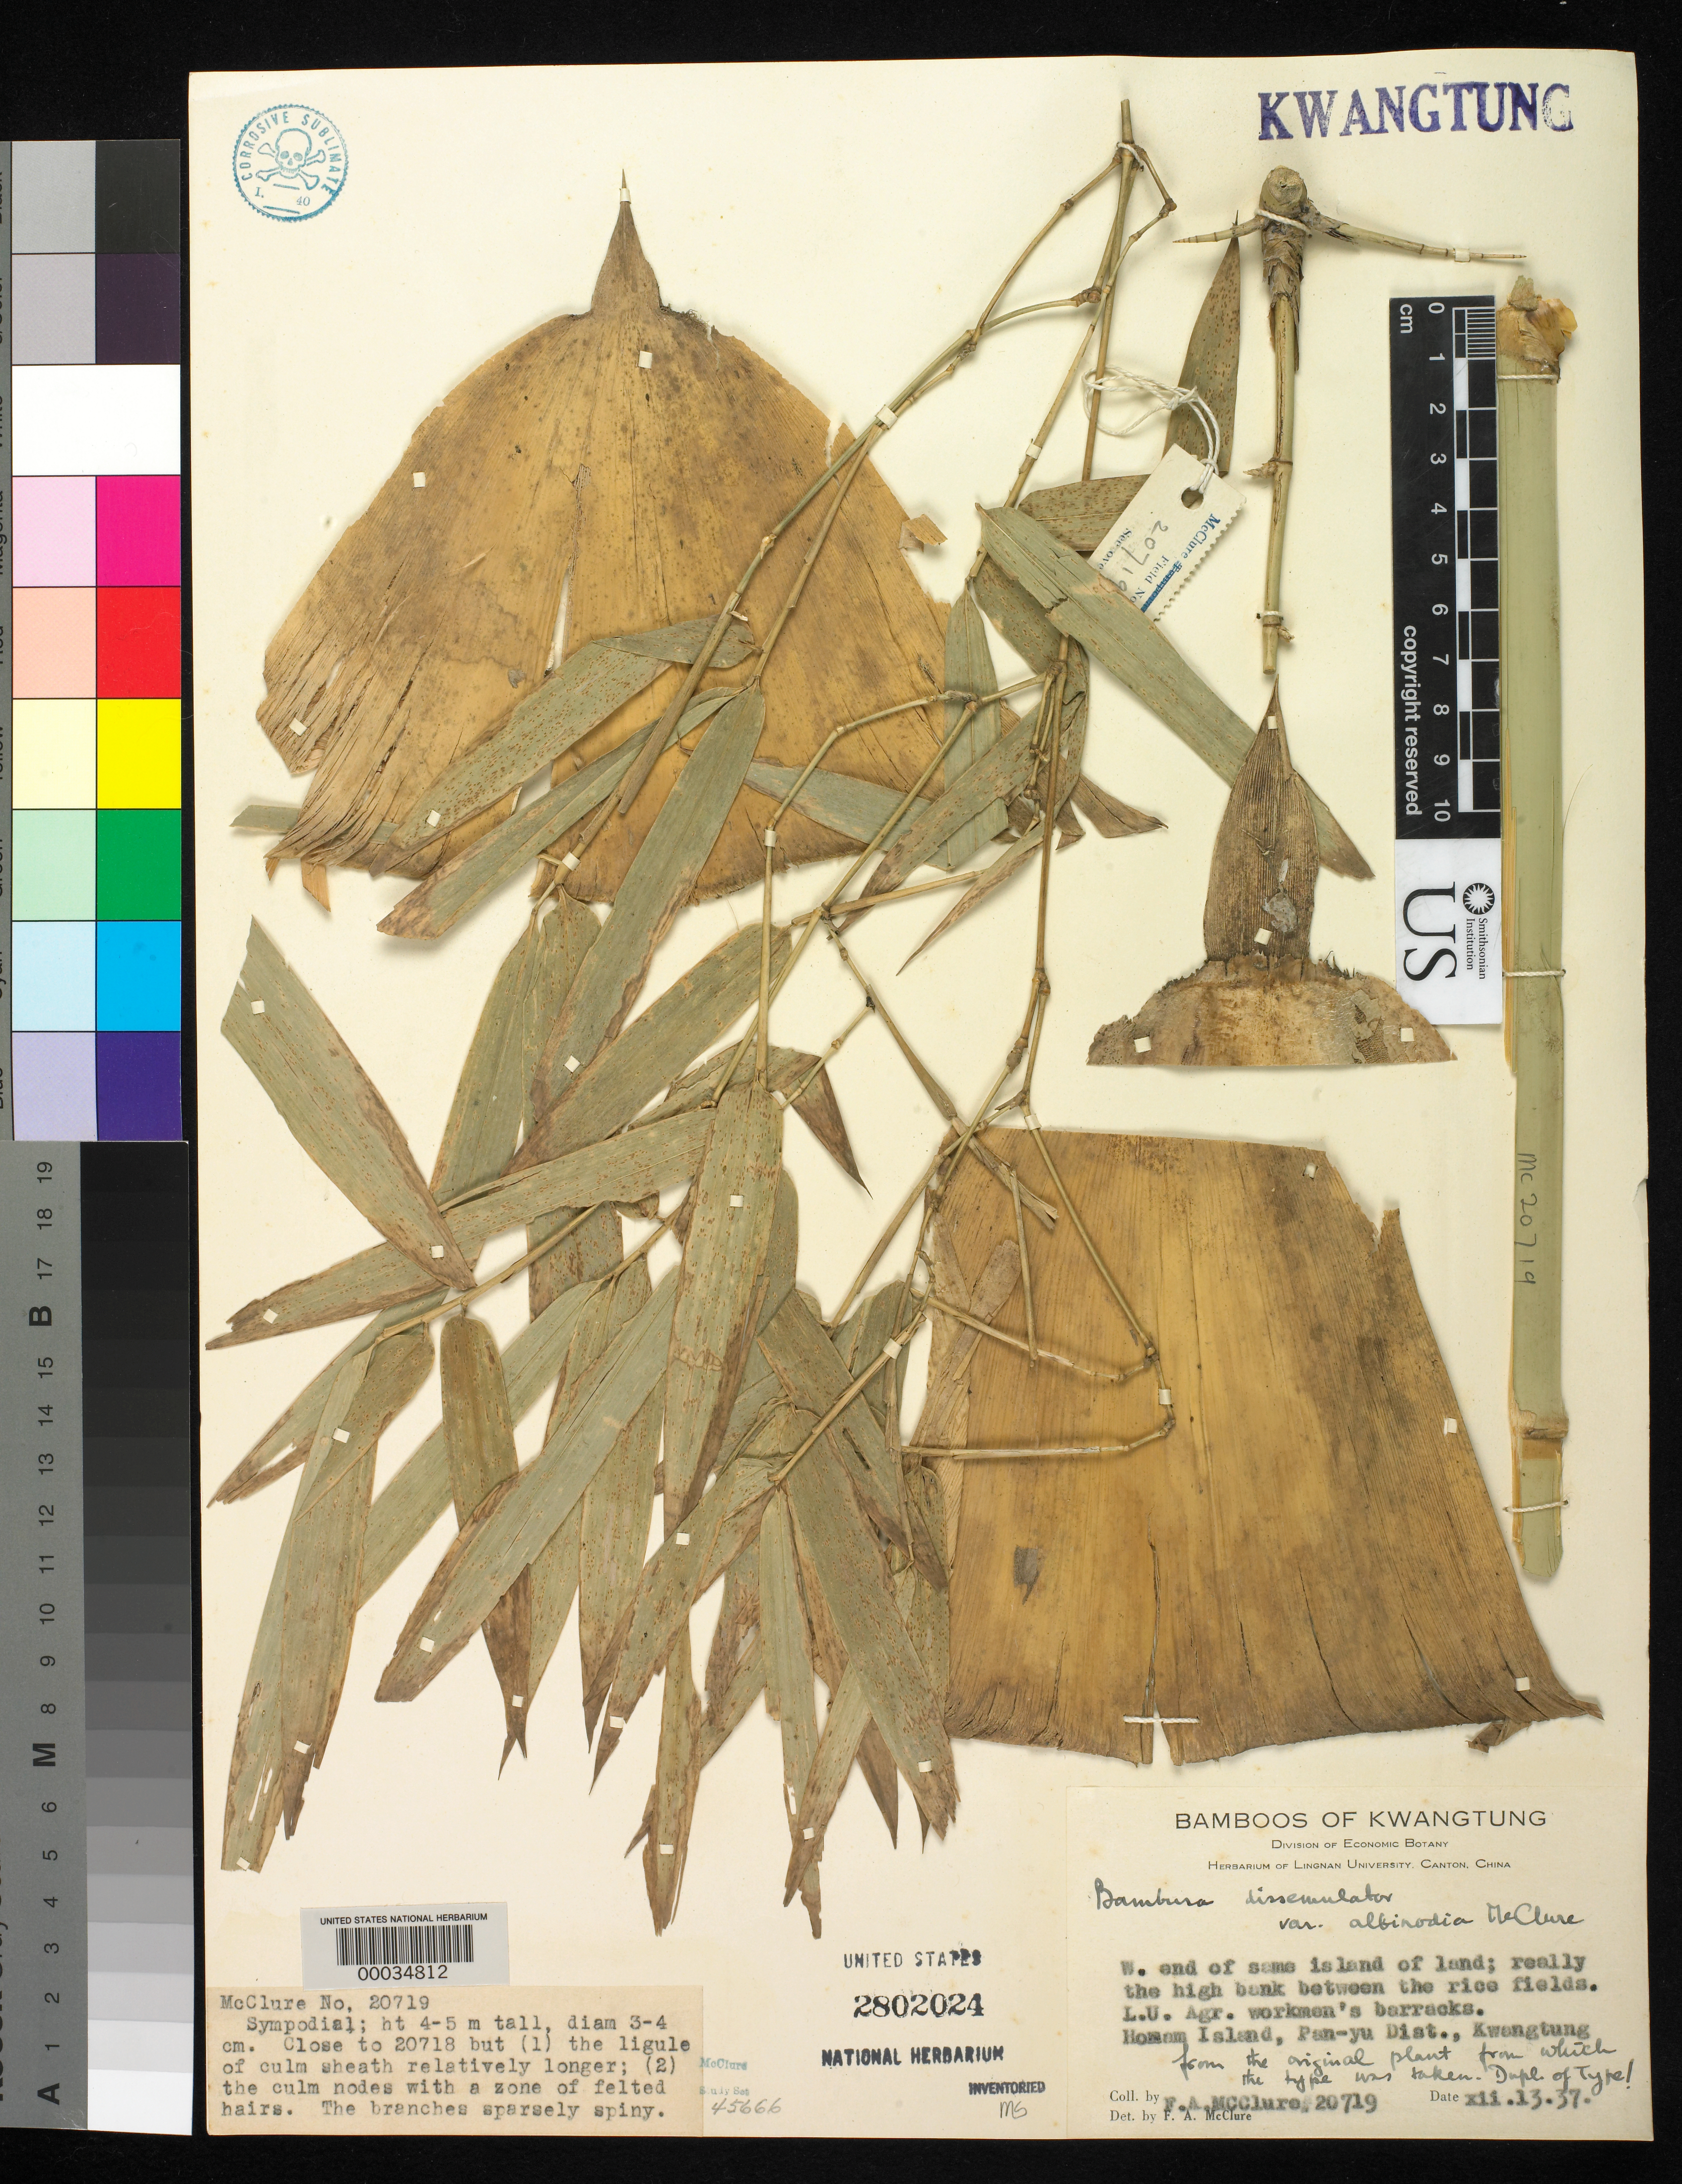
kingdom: Plantae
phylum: Tracheophyta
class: Liliopsida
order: Poales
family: Poaceae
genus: Bambusa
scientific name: Bambusa dissimulator var. albinodia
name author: McClure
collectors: F. A. McClure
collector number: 20719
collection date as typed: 13 Dec 1937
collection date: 1937-12-13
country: China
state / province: Guangdong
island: Honam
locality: Lingnan university campus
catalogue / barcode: US 2802024